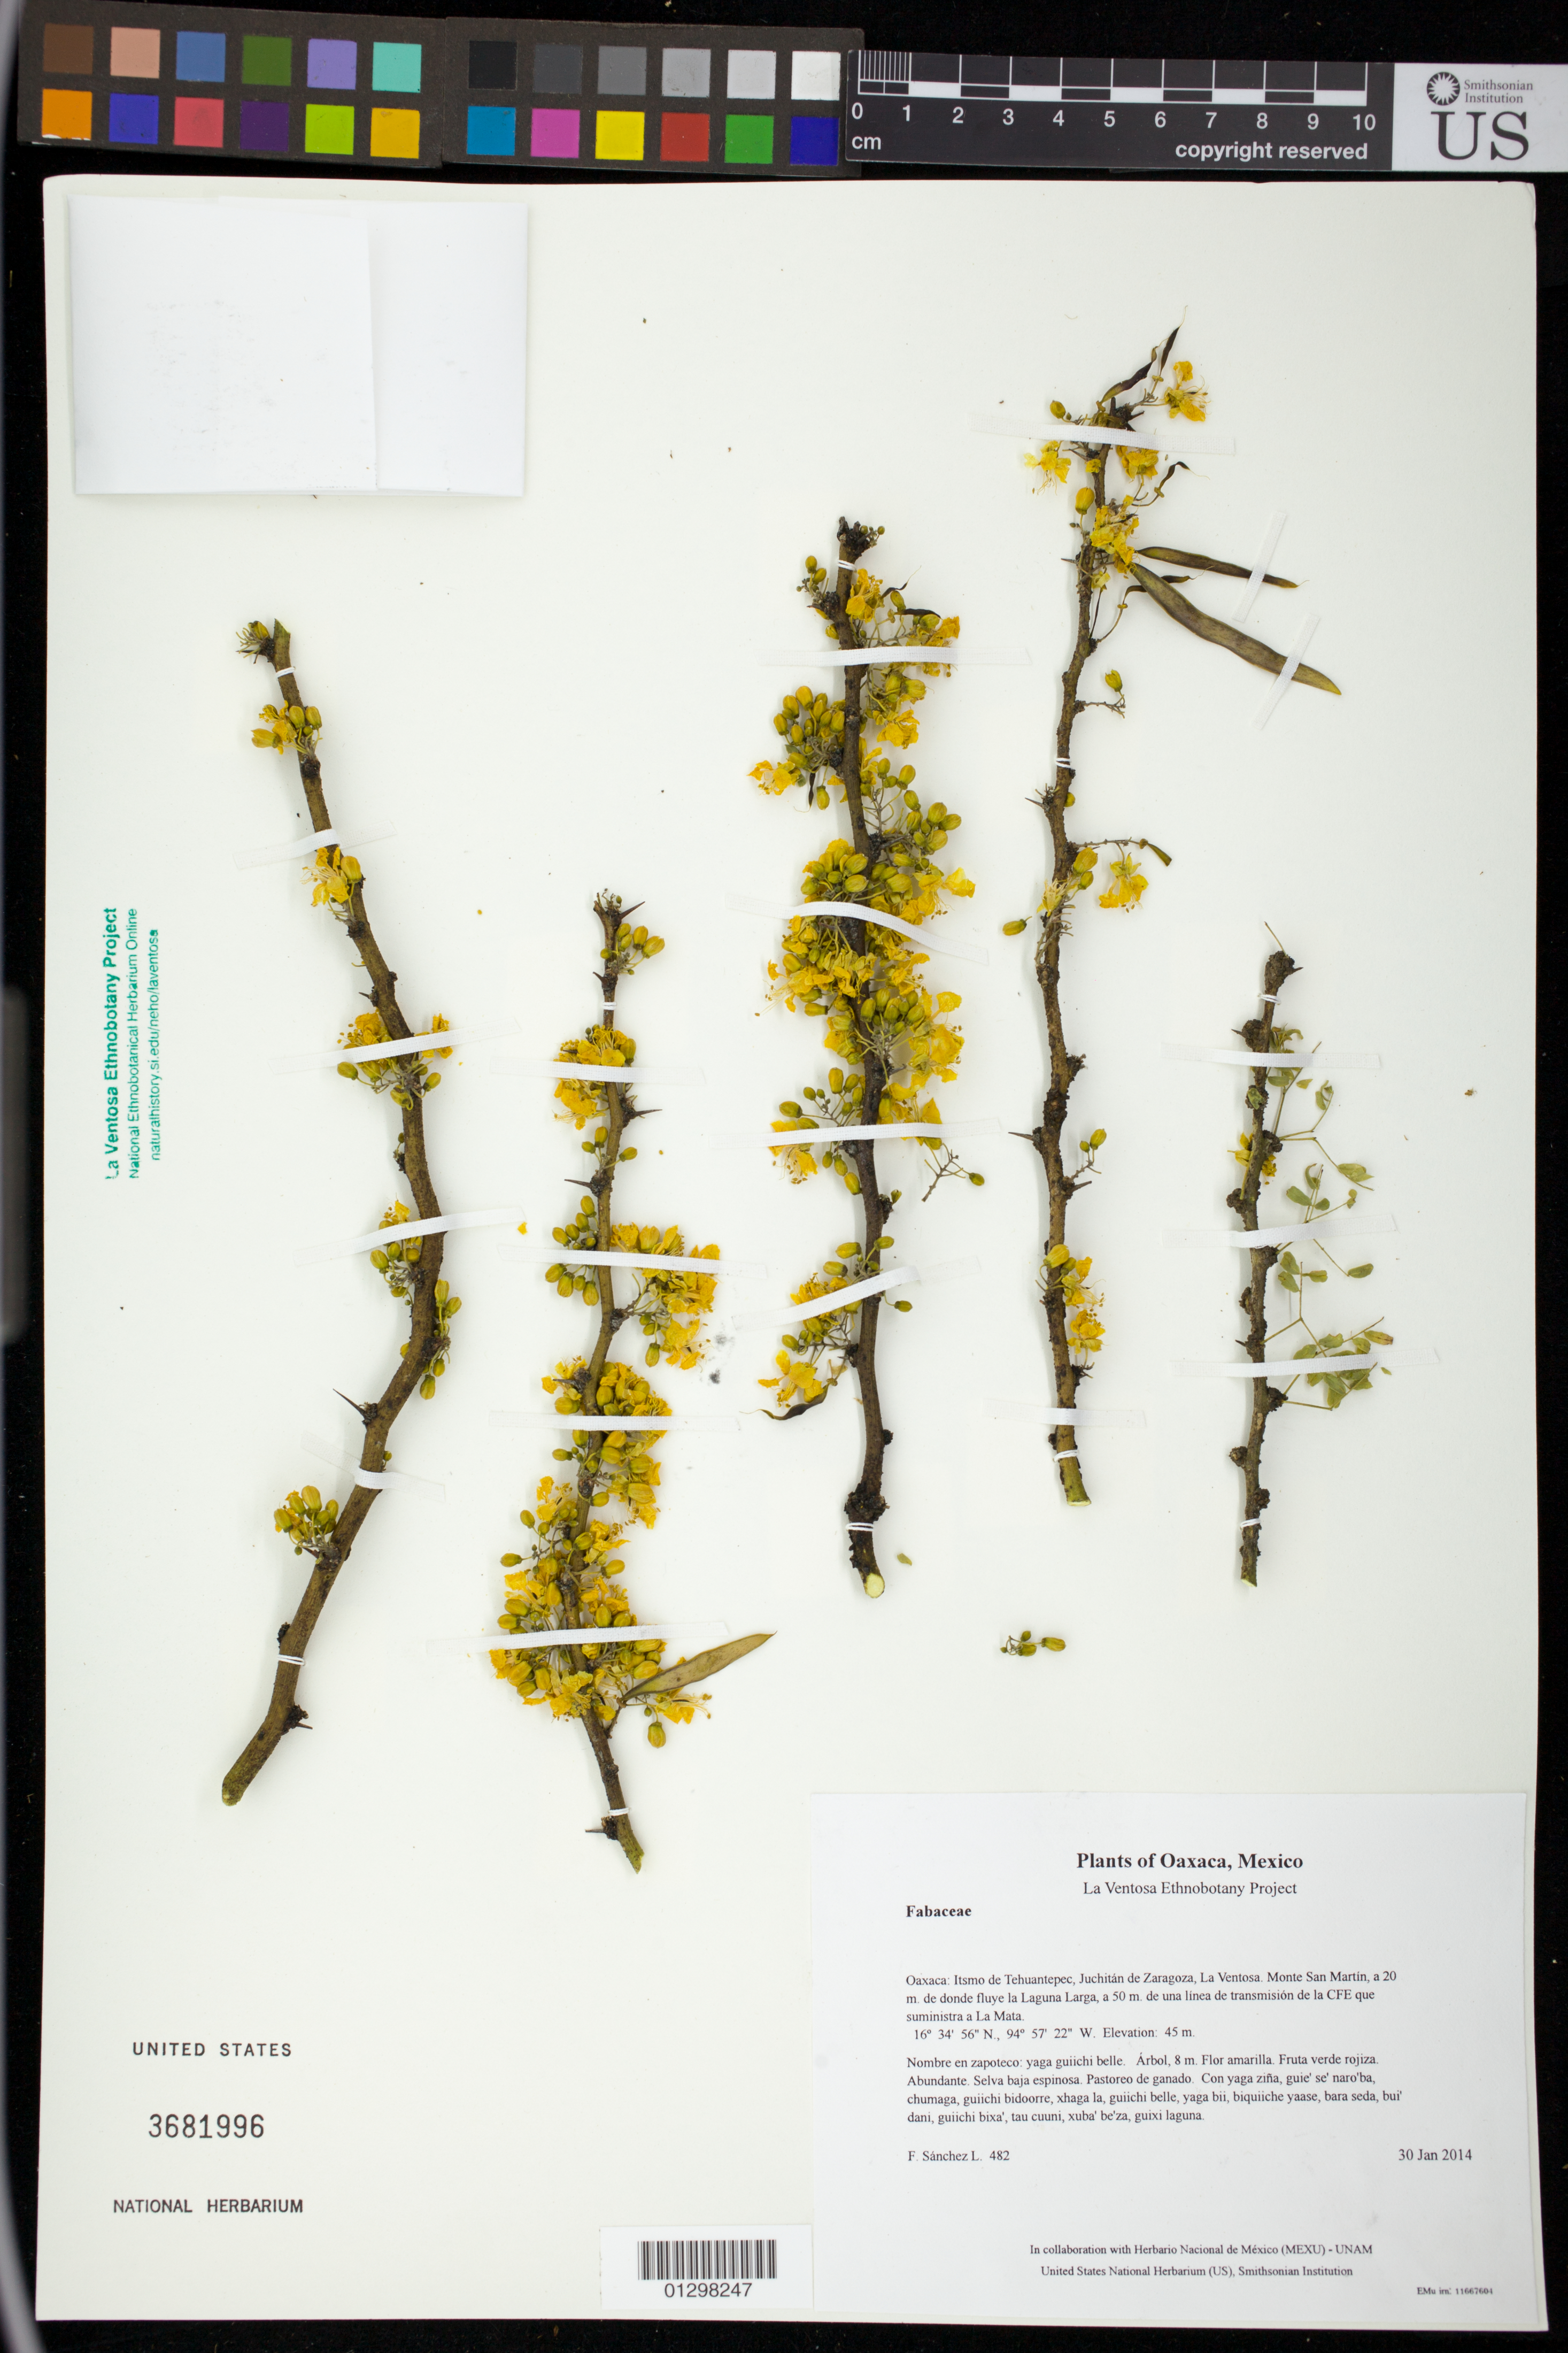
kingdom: Plantae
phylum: Tracheophyta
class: Magnoliopsida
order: Fabales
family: Fabaceae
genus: Parkinsonia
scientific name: Parkinsonia praecox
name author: (Ruiz & Pav.) J.E. Hawkins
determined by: Radosavljevic, Aleksandar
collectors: F. Sánchez L.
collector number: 482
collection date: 2014-01-30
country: Mexico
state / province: Oaxaca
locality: Itsmo de Tehuantepec, Juchitán de Zaragoza, La Ventosa. Monte San Martín, a 20 m. de donde fluye la Laguna Larga, a 50 m. de una línea de transmisión de la CFE que suministra a La Mata.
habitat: Selva baja espinosa. Pastoreo de ganado.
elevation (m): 45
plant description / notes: JEBOT, MEXU, SERO, US; Yaga. 8 m. Guie' naguchi. Cuaananaxhi naga' naxiña' ga. Stale.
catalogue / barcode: US 3681996